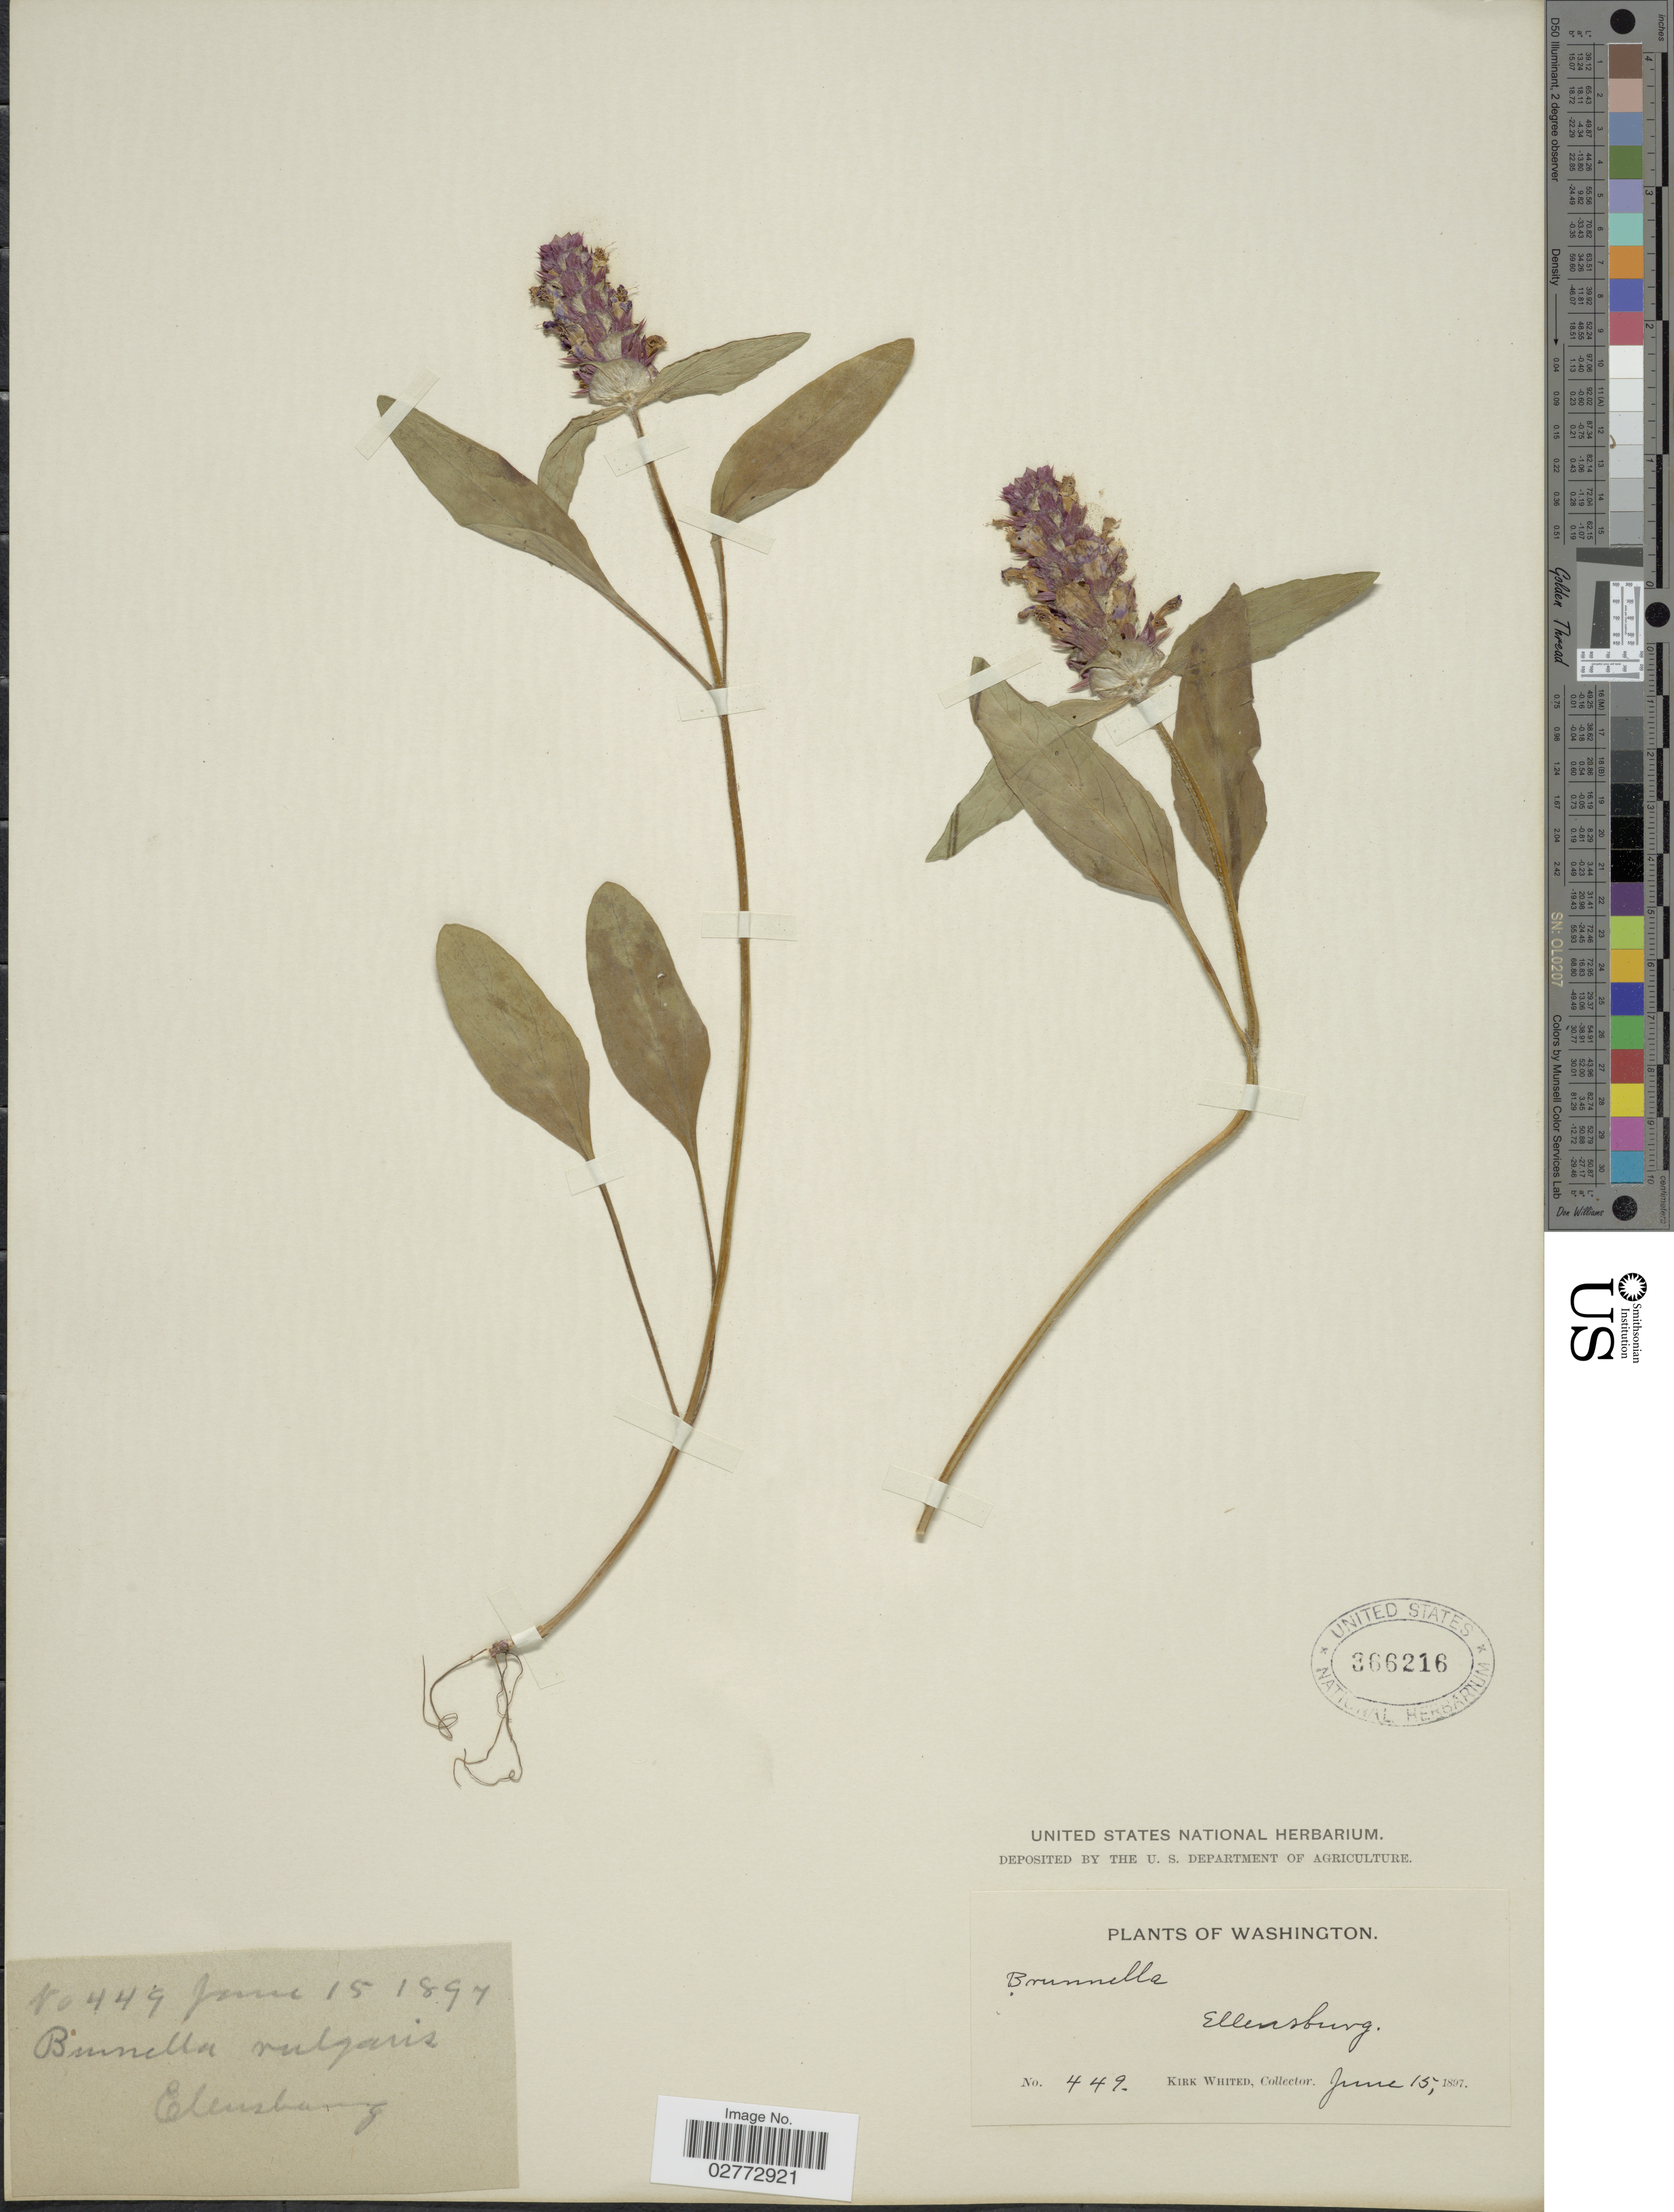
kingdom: Plantae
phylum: Tracheophyta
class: Magnoliopsida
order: Lamiales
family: Lamiaceae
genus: Prunella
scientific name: Prunella vulgaris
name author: L.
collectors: K. Whited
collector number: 449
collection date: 1897-06-15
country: United States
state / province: Washington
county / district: Kittitas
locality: Ellensburg.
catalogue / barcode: US 366216